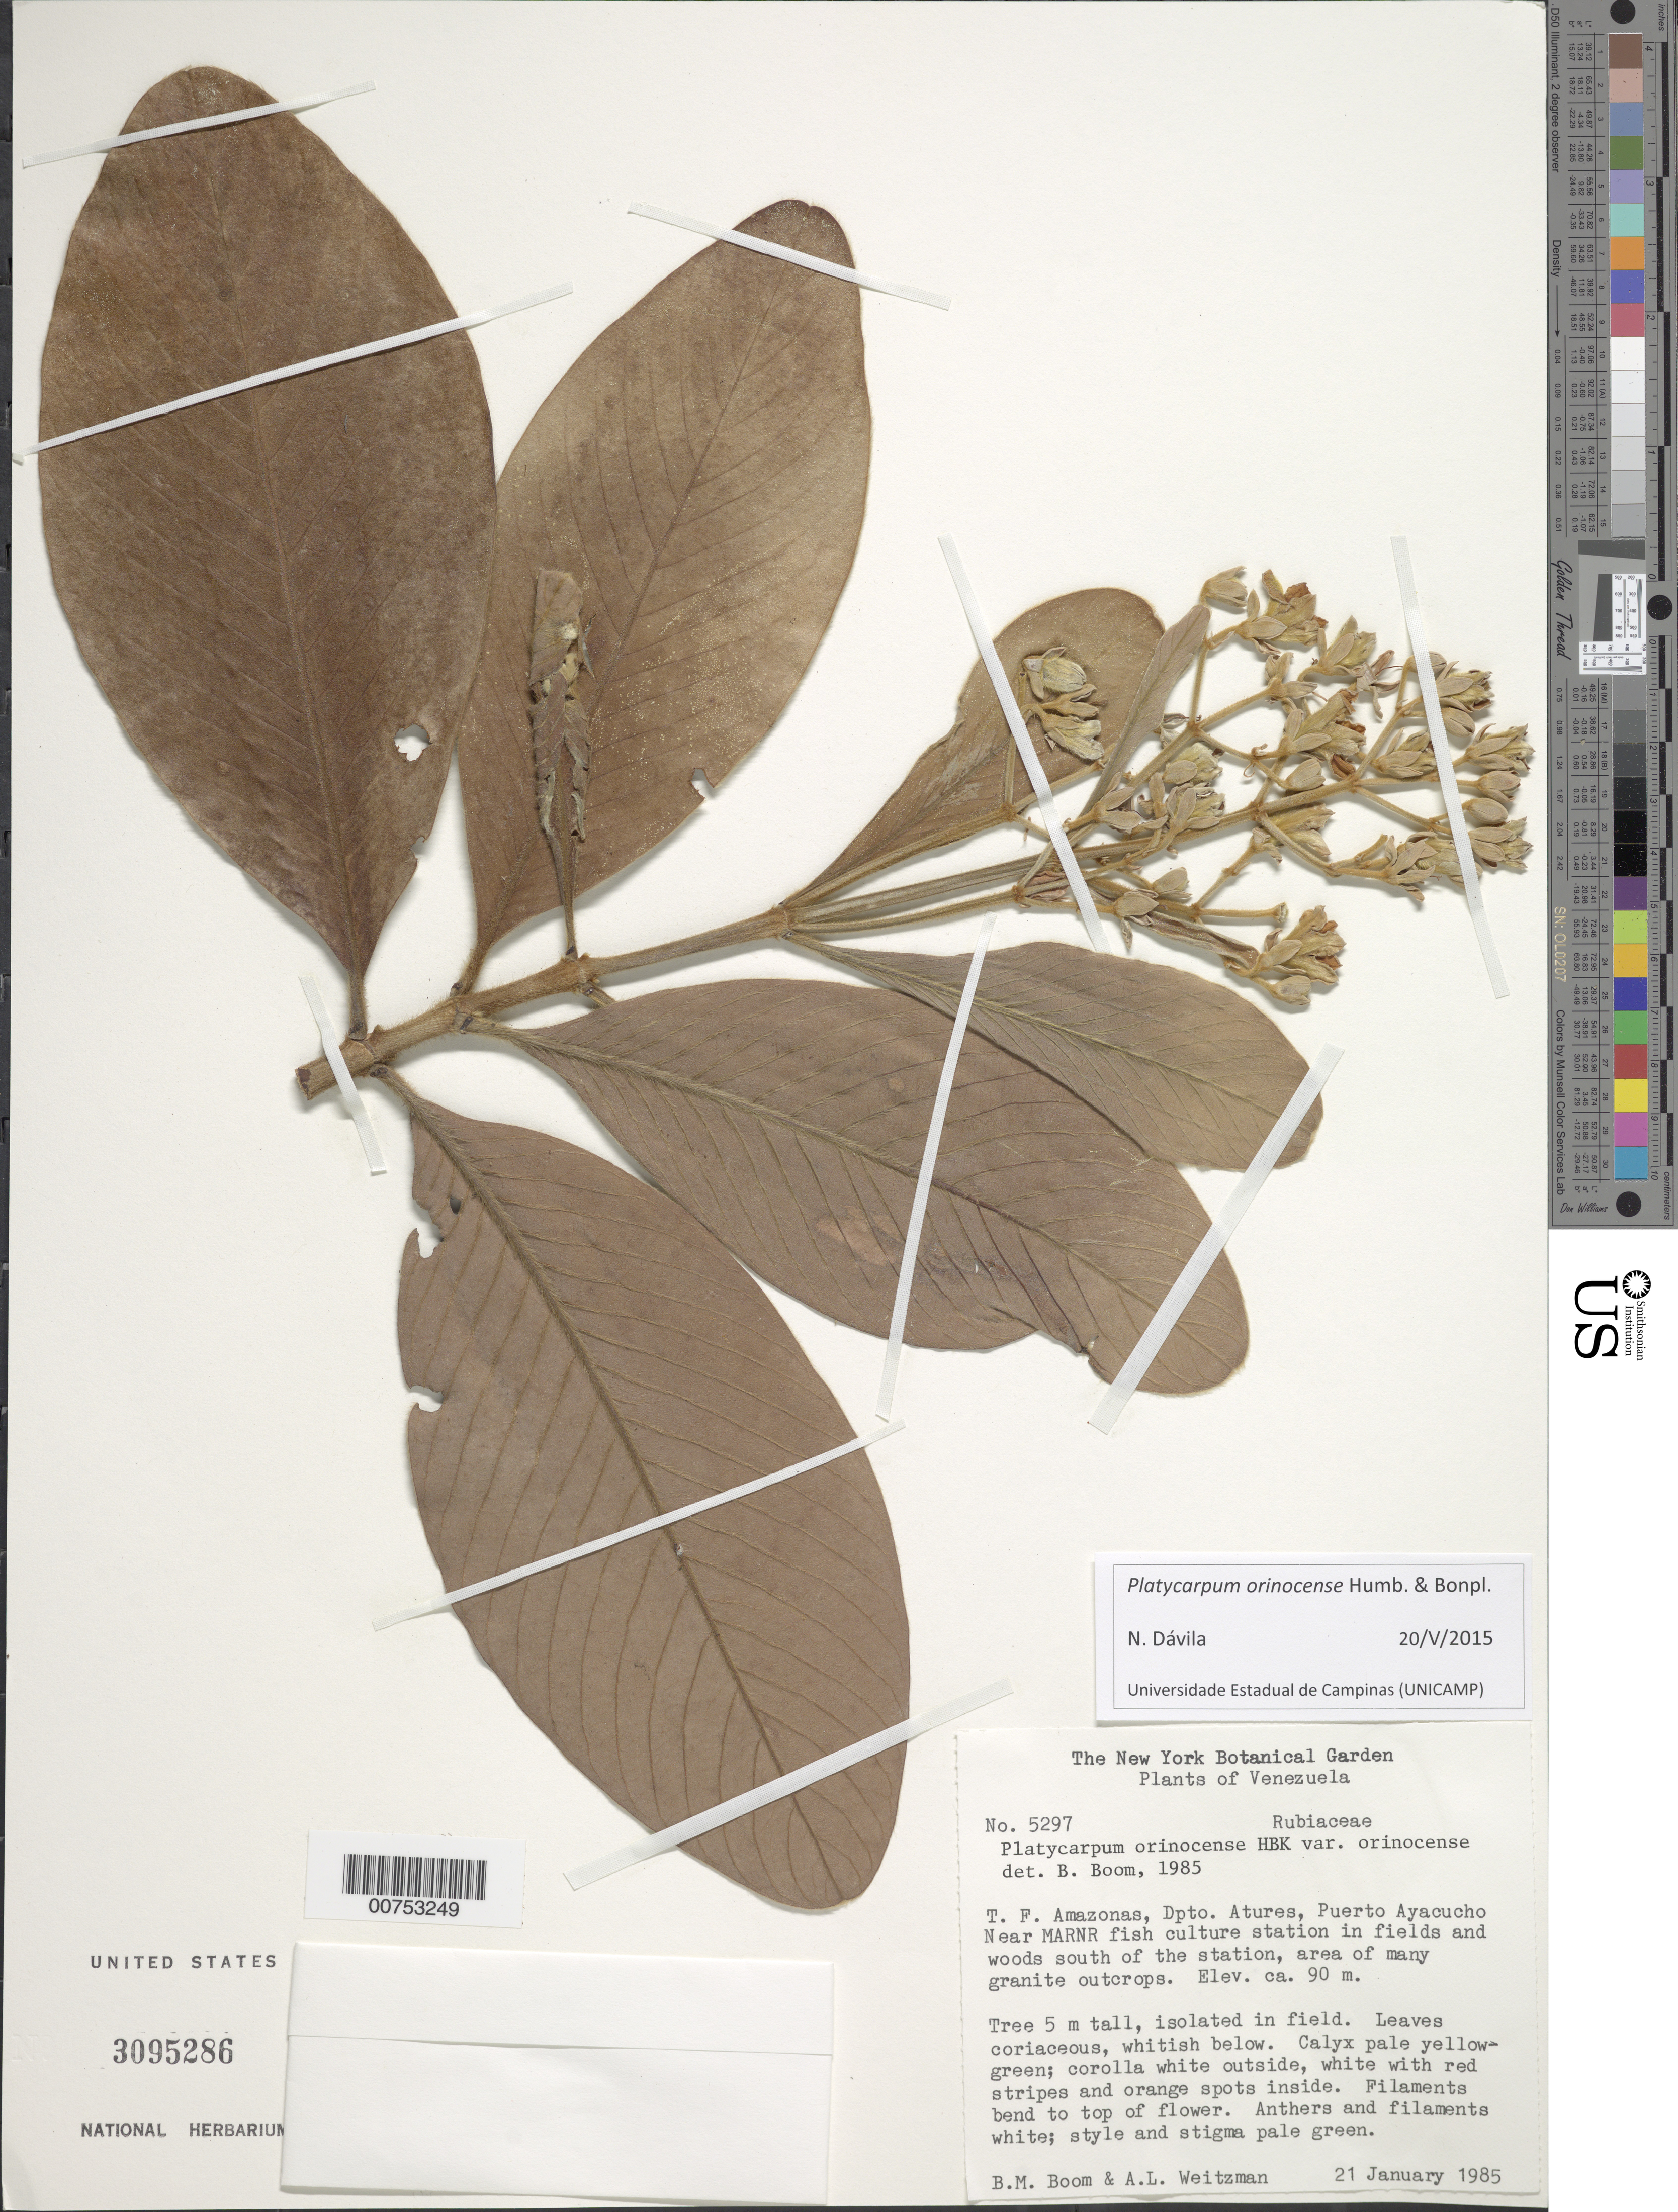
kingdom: Plantae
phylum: Tracheophyta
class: Magnoliopsida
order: Gentianales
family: Rubiaceae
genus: Platycarpum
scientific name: Platycarpum orinocense var. orinocense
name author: Bonpl.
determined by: Boom, B. M.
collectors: B. M. Boom & A. L. Weitzman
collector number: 5297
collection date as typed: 21-Jan-85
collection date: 1985-01-21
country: Venezuela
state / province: Amazonas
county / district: Atures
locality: Puerto Ayacucho, near MARNR fish culture station, south of station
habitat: Fields and woods, area of many granite outcrops; in field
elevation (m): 90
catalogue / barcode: US 3095286